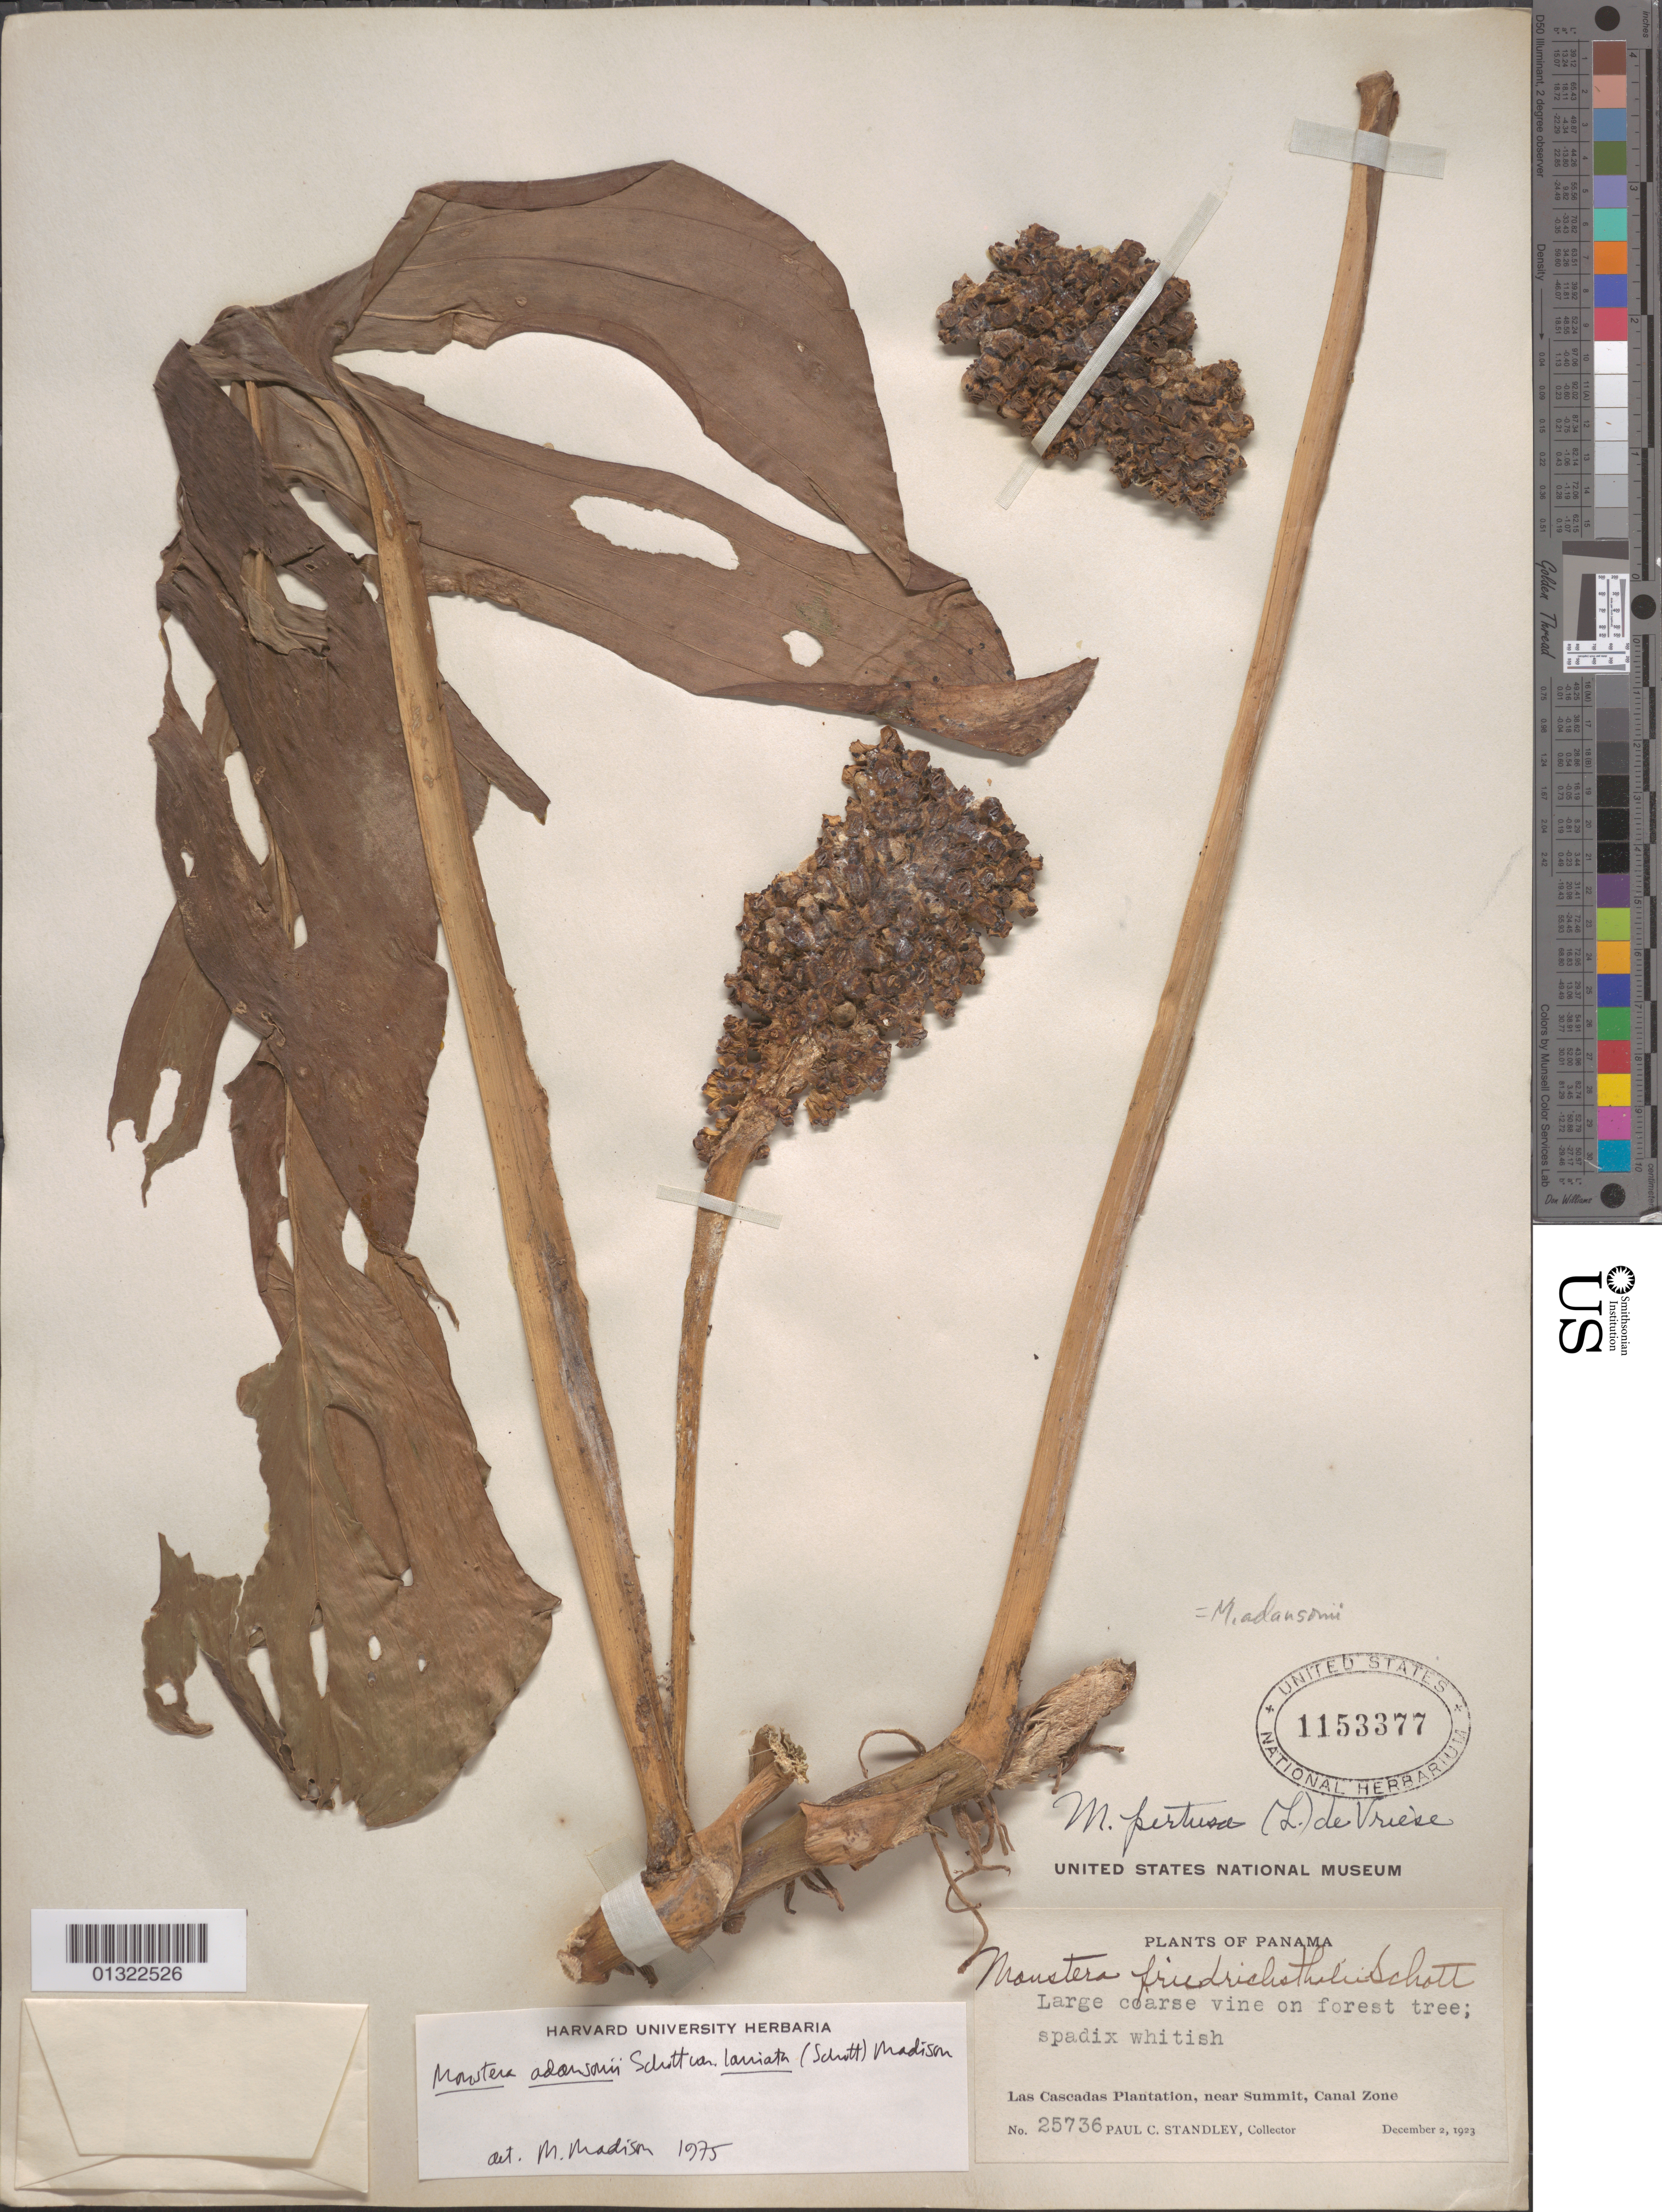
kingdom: Plantae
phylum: Tracheophyta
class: Liliopsida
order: Alismatales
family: Araceae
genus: Monstera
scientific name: Monstera adansonii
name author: Schott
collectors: P. C. Standley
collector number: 25736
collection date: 1923-12-02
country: Panama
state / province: Colón / Panamá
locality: Las Cascadas Plantation, near Summit, Canal Zone.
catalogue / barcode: US 1153377